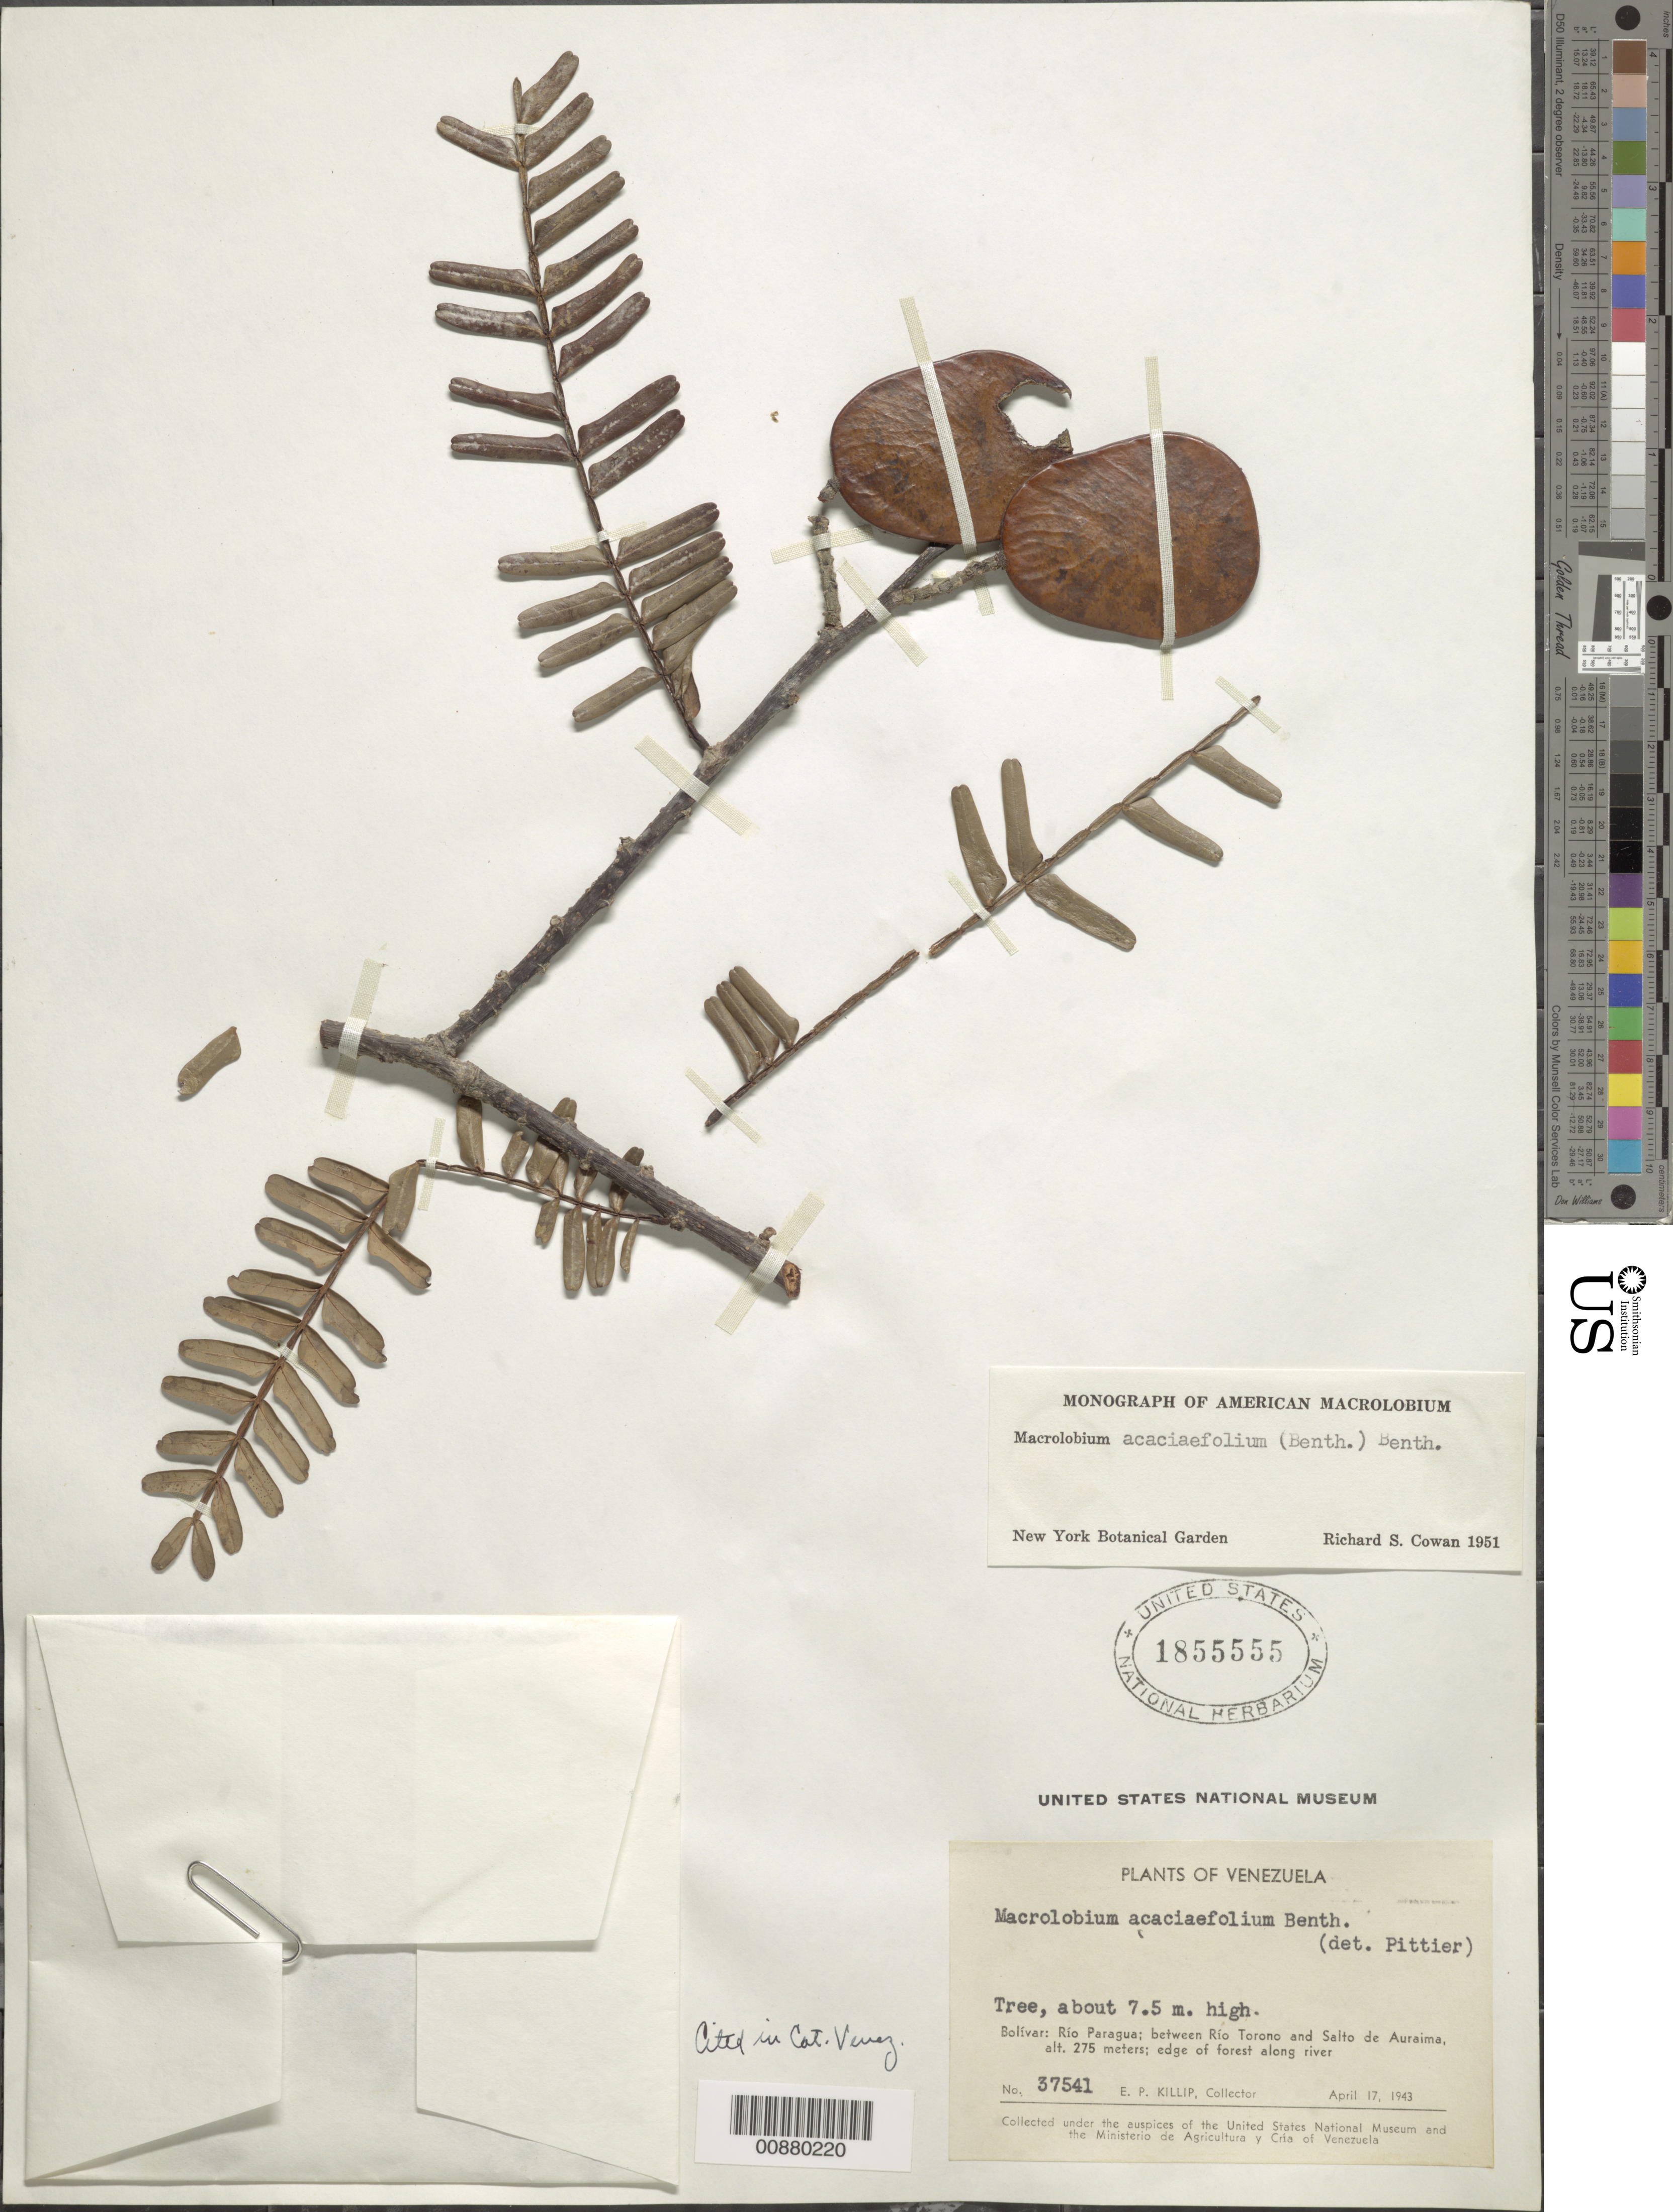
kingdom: Plantae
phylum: Tracheophyta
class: Magnoliopsida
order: Fabales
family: Fabaceae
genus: Macrolobium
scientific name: Macrolobium acaciifolium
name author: (Benth.) Benth.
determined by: Cowan, R. S.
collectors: E. P. Killip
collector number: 37541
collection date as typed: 17-Apr-43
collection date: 1943-04-17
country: Venezuela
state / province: Bolívar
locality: Río Paragua, between Río Torono and Salto de Auraima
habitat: Edge of forest, along river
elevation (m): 275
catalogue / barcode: US 1855555